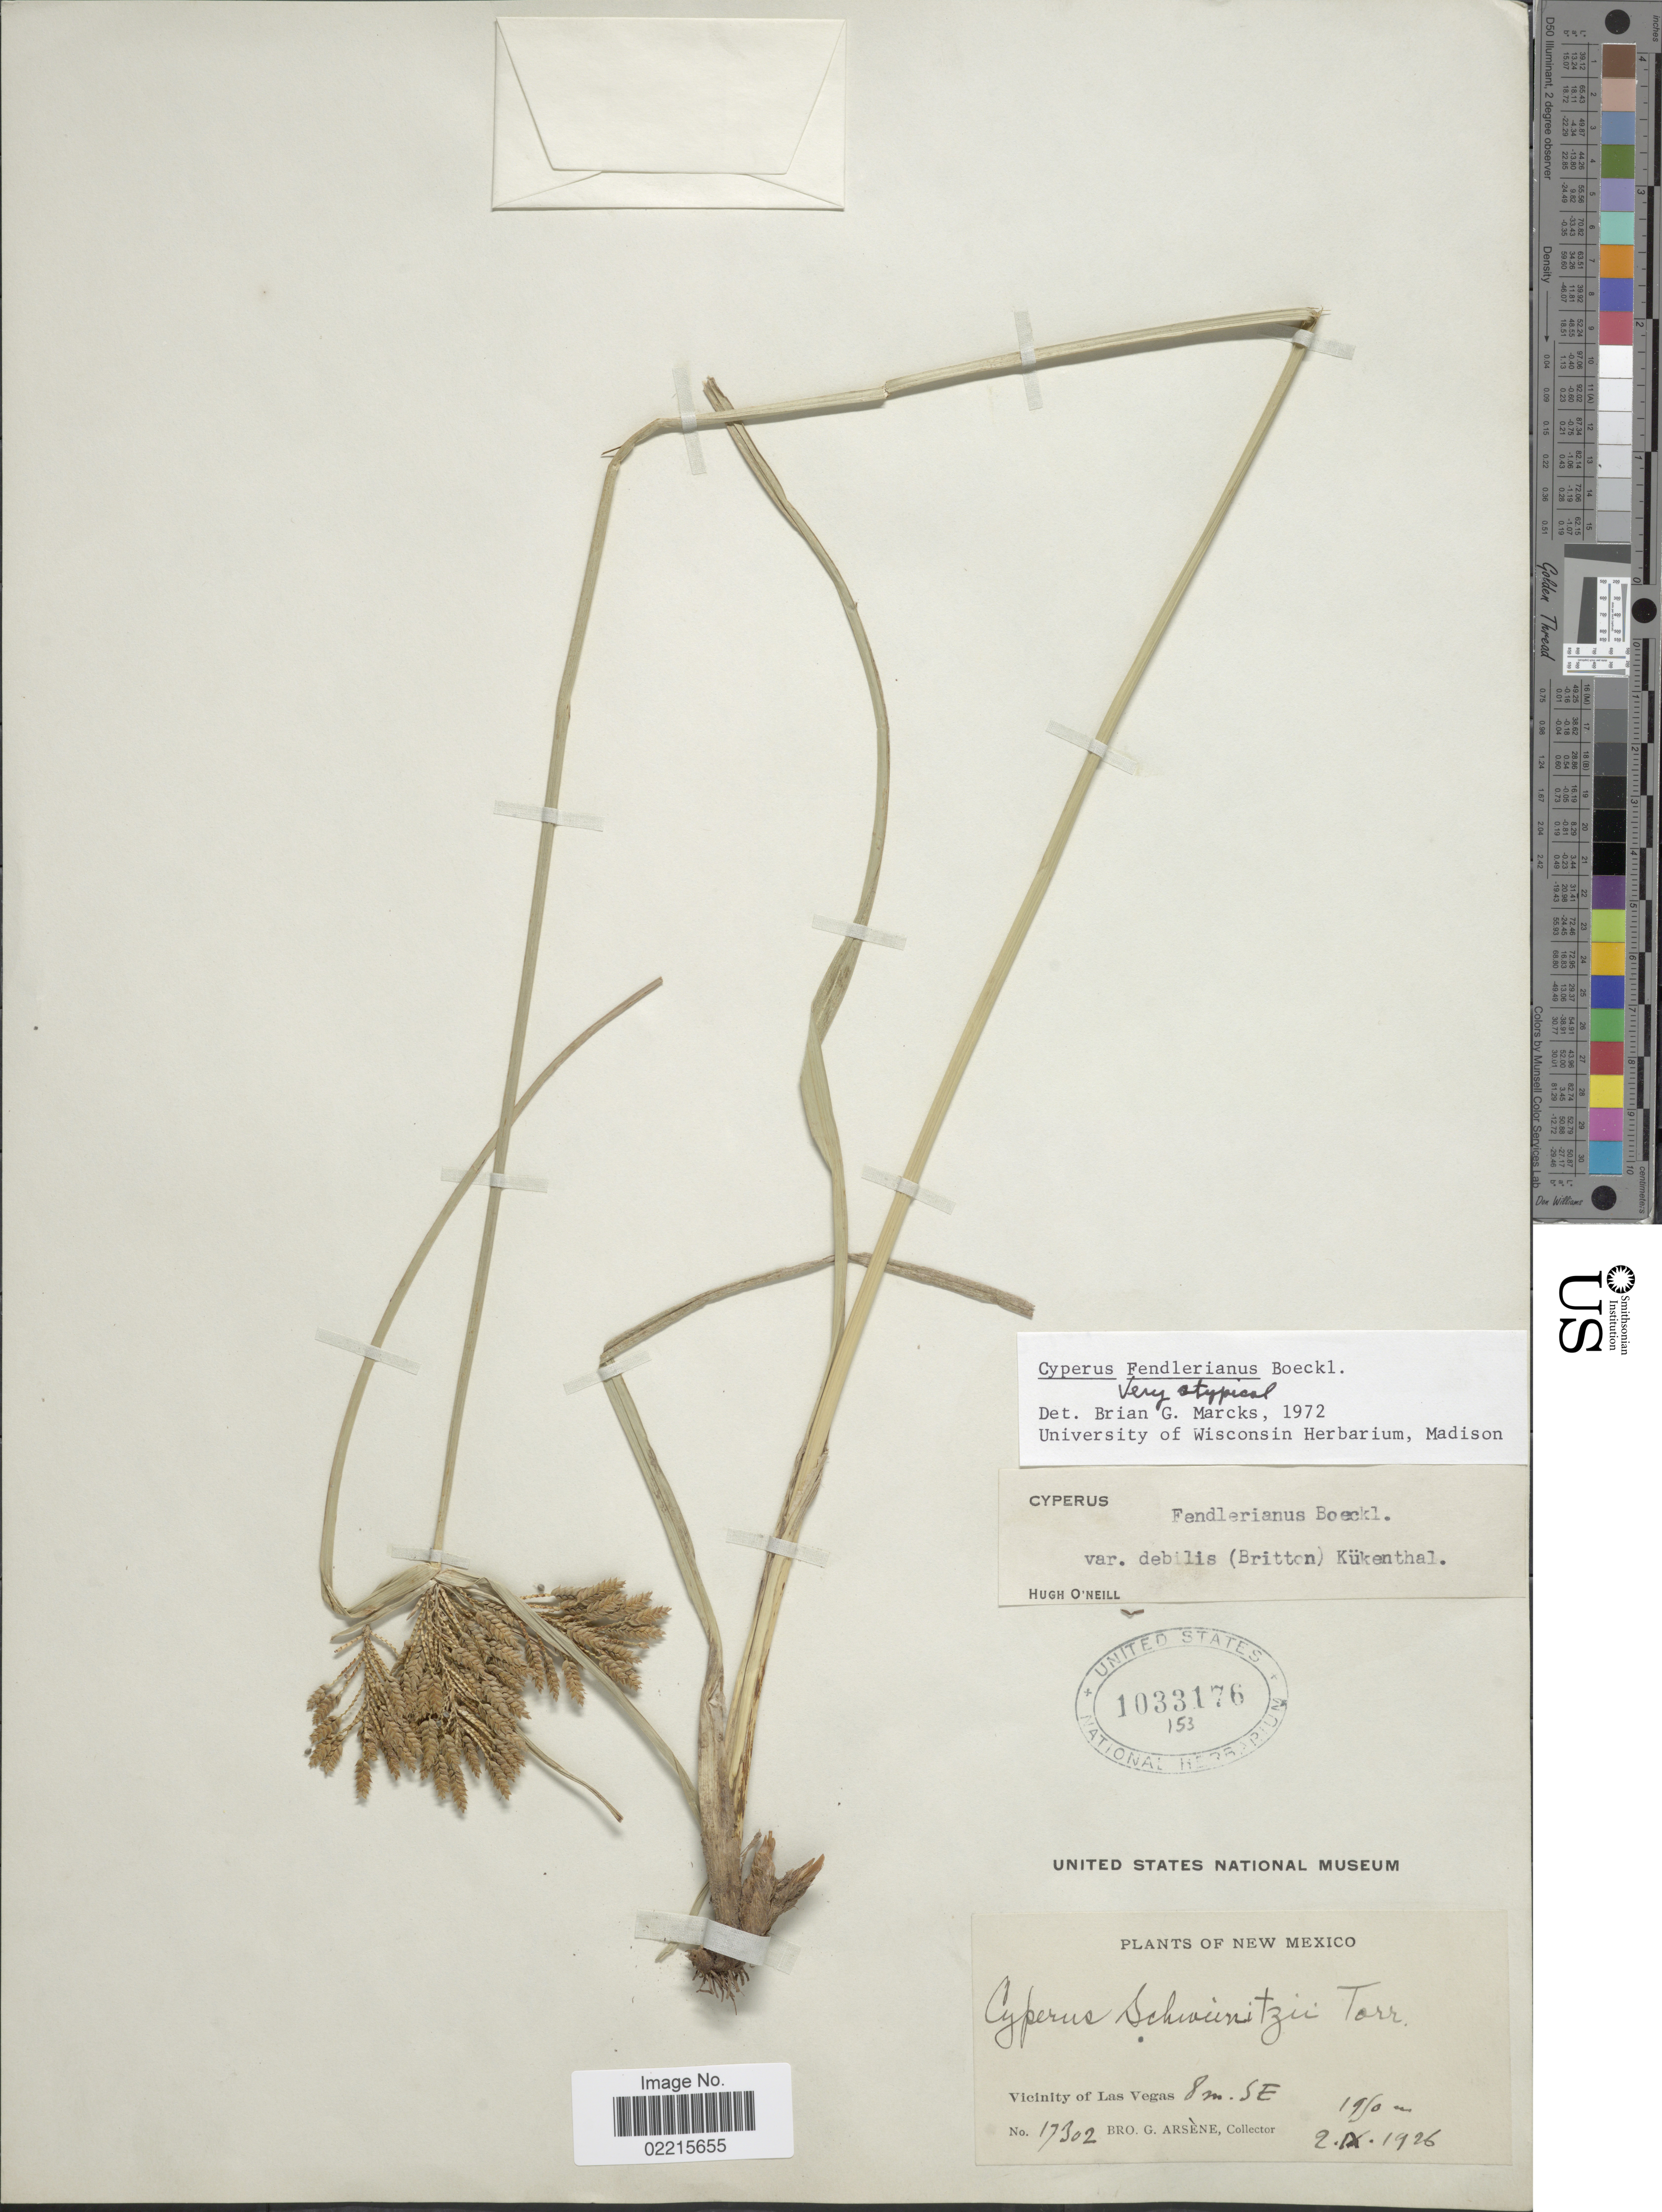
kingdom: Plantae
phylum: Tracheophyta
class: Liliopsida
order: Poales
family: Cyperaceae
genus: Cyperus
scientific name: Cyperus fendlerianus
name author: Boeckeler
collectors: Bro. G. Arsène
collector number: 17302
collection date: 1926-09-02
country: United States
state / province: New Mexico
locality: Vicinity of Las Vegas 8 m. SE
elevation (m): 1970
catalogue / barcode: US 1033176